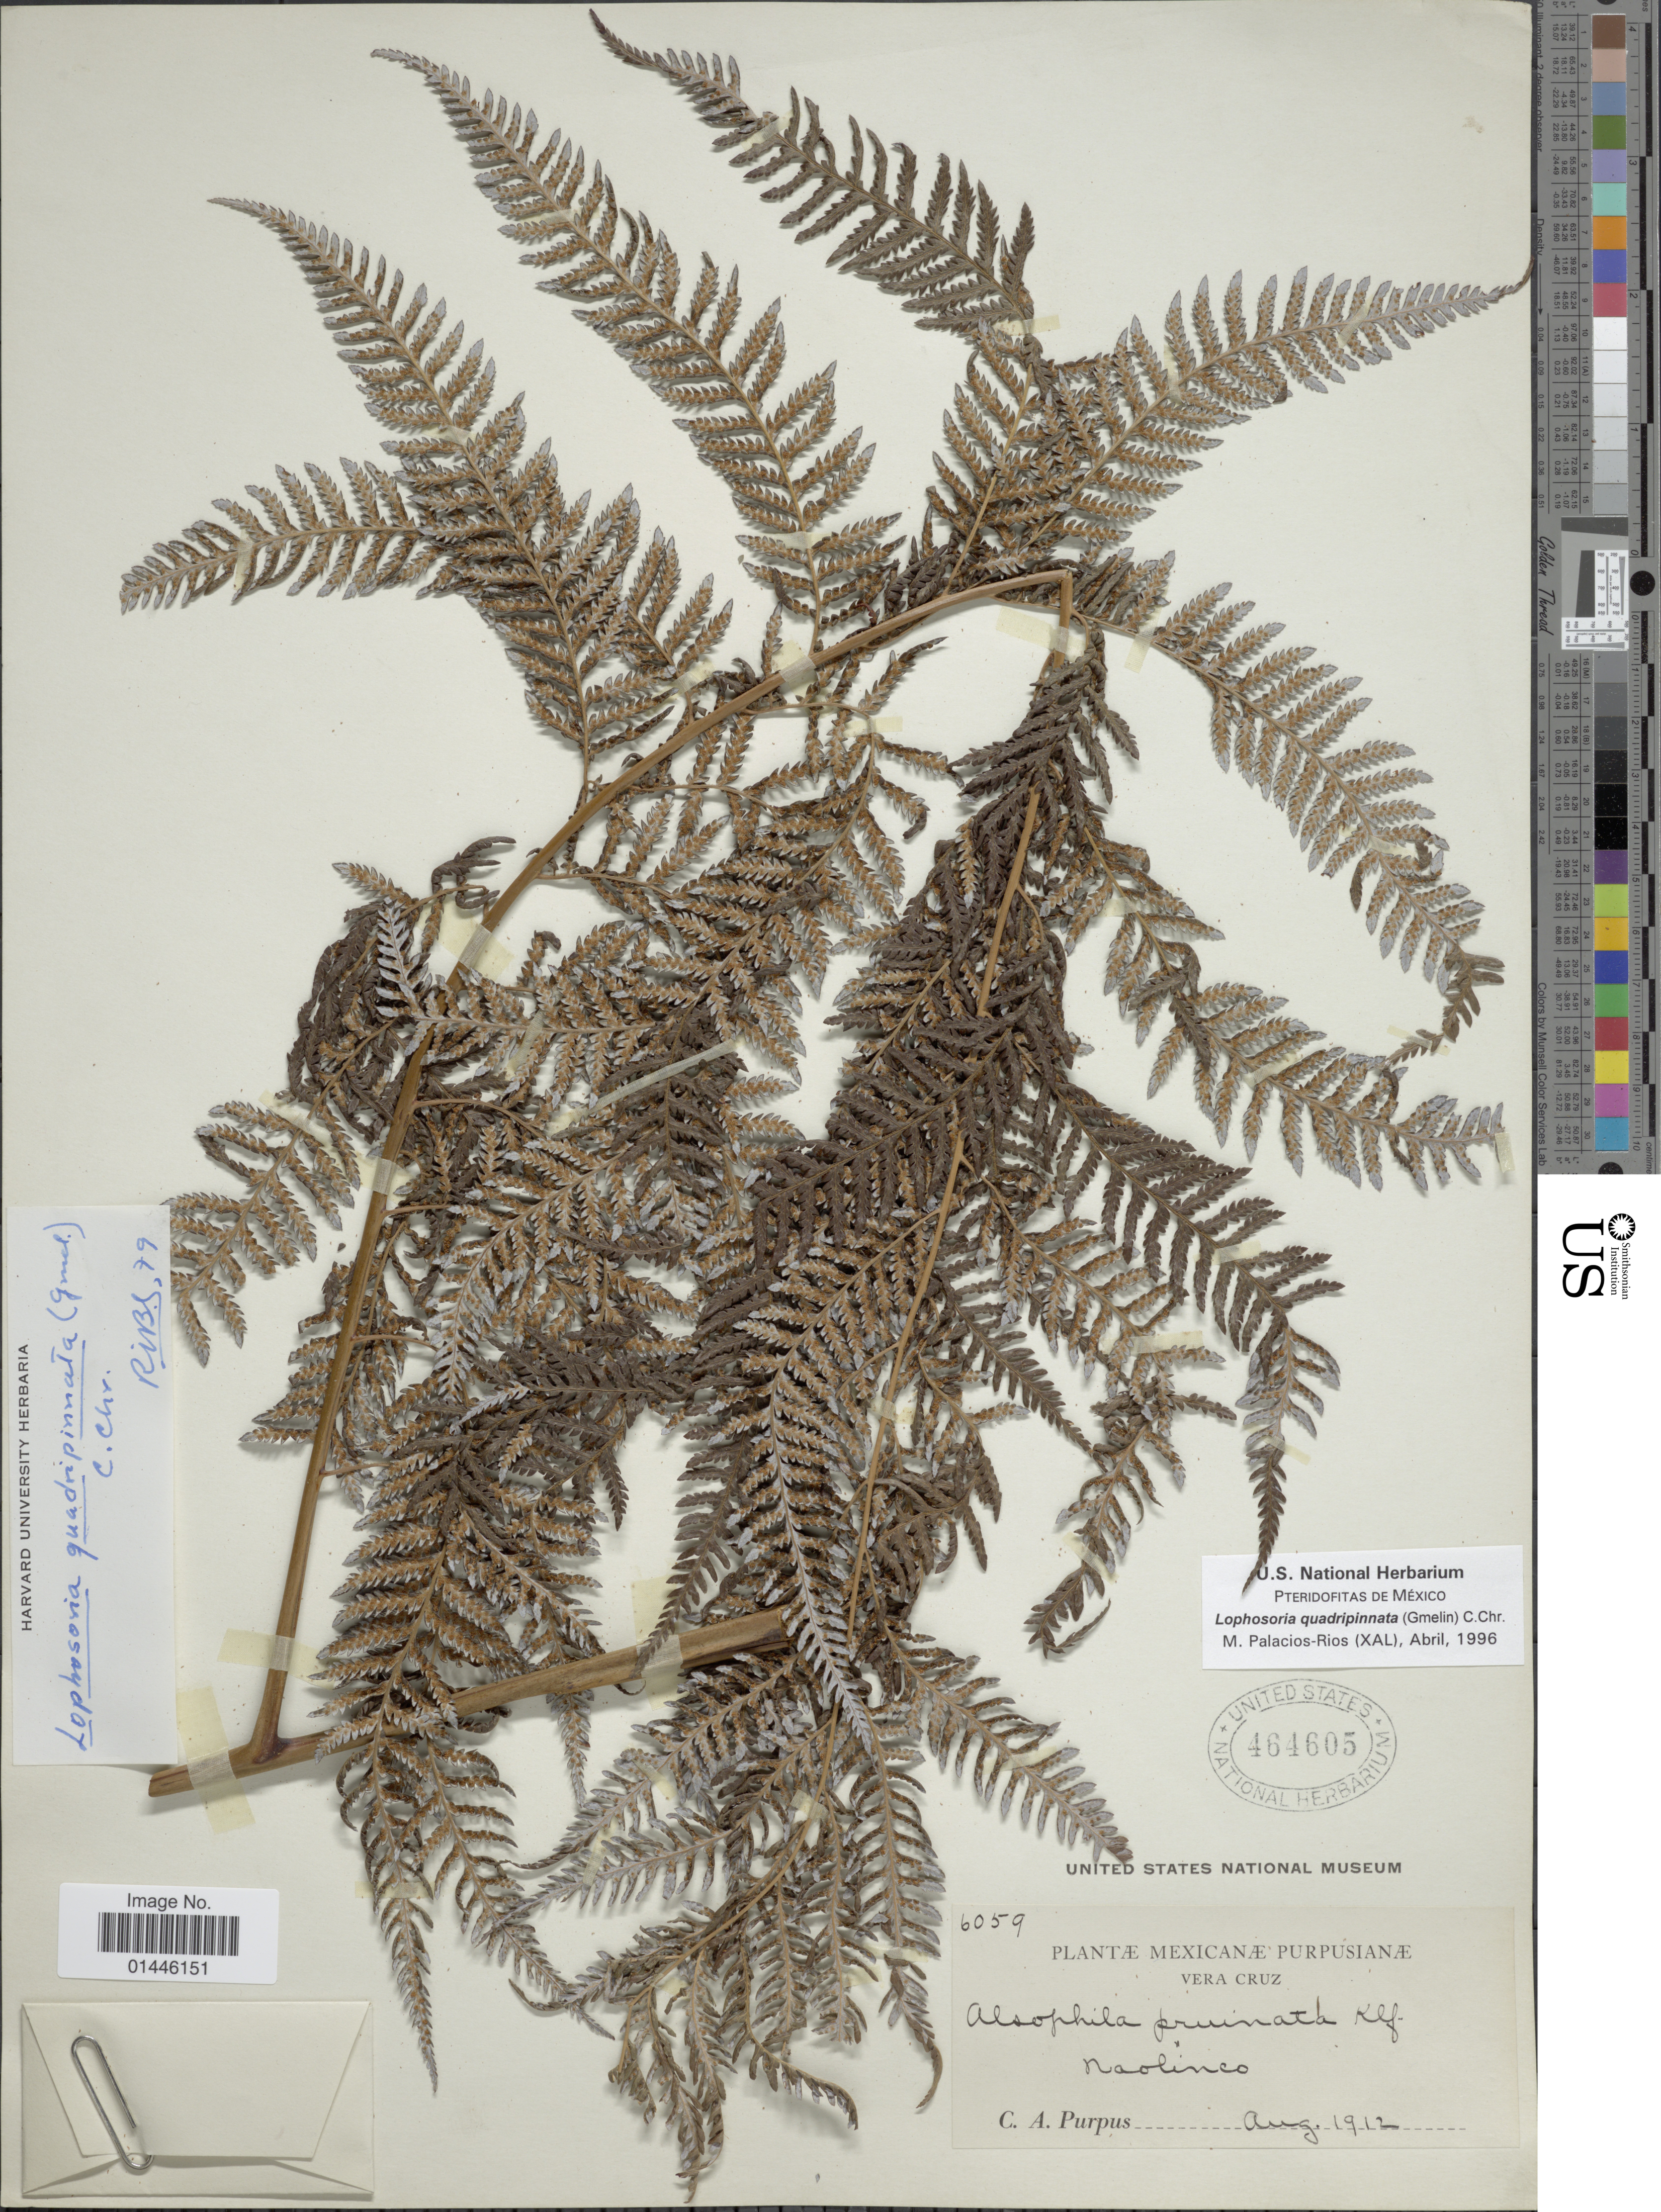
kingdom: Plantae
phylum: Tracheophyta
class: Polypodiopsida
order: Cyatheales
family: Dicksoniaceae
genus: Lophosoria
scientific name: Lophosoria quadripinnata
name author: (J.F. Gmel.) C. Chr.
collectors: C. A. Purpus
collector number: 6059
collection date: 1912-08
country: Mexico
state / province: Veracruz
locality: Vera Cruz. Naolinco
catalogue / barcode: US 464605